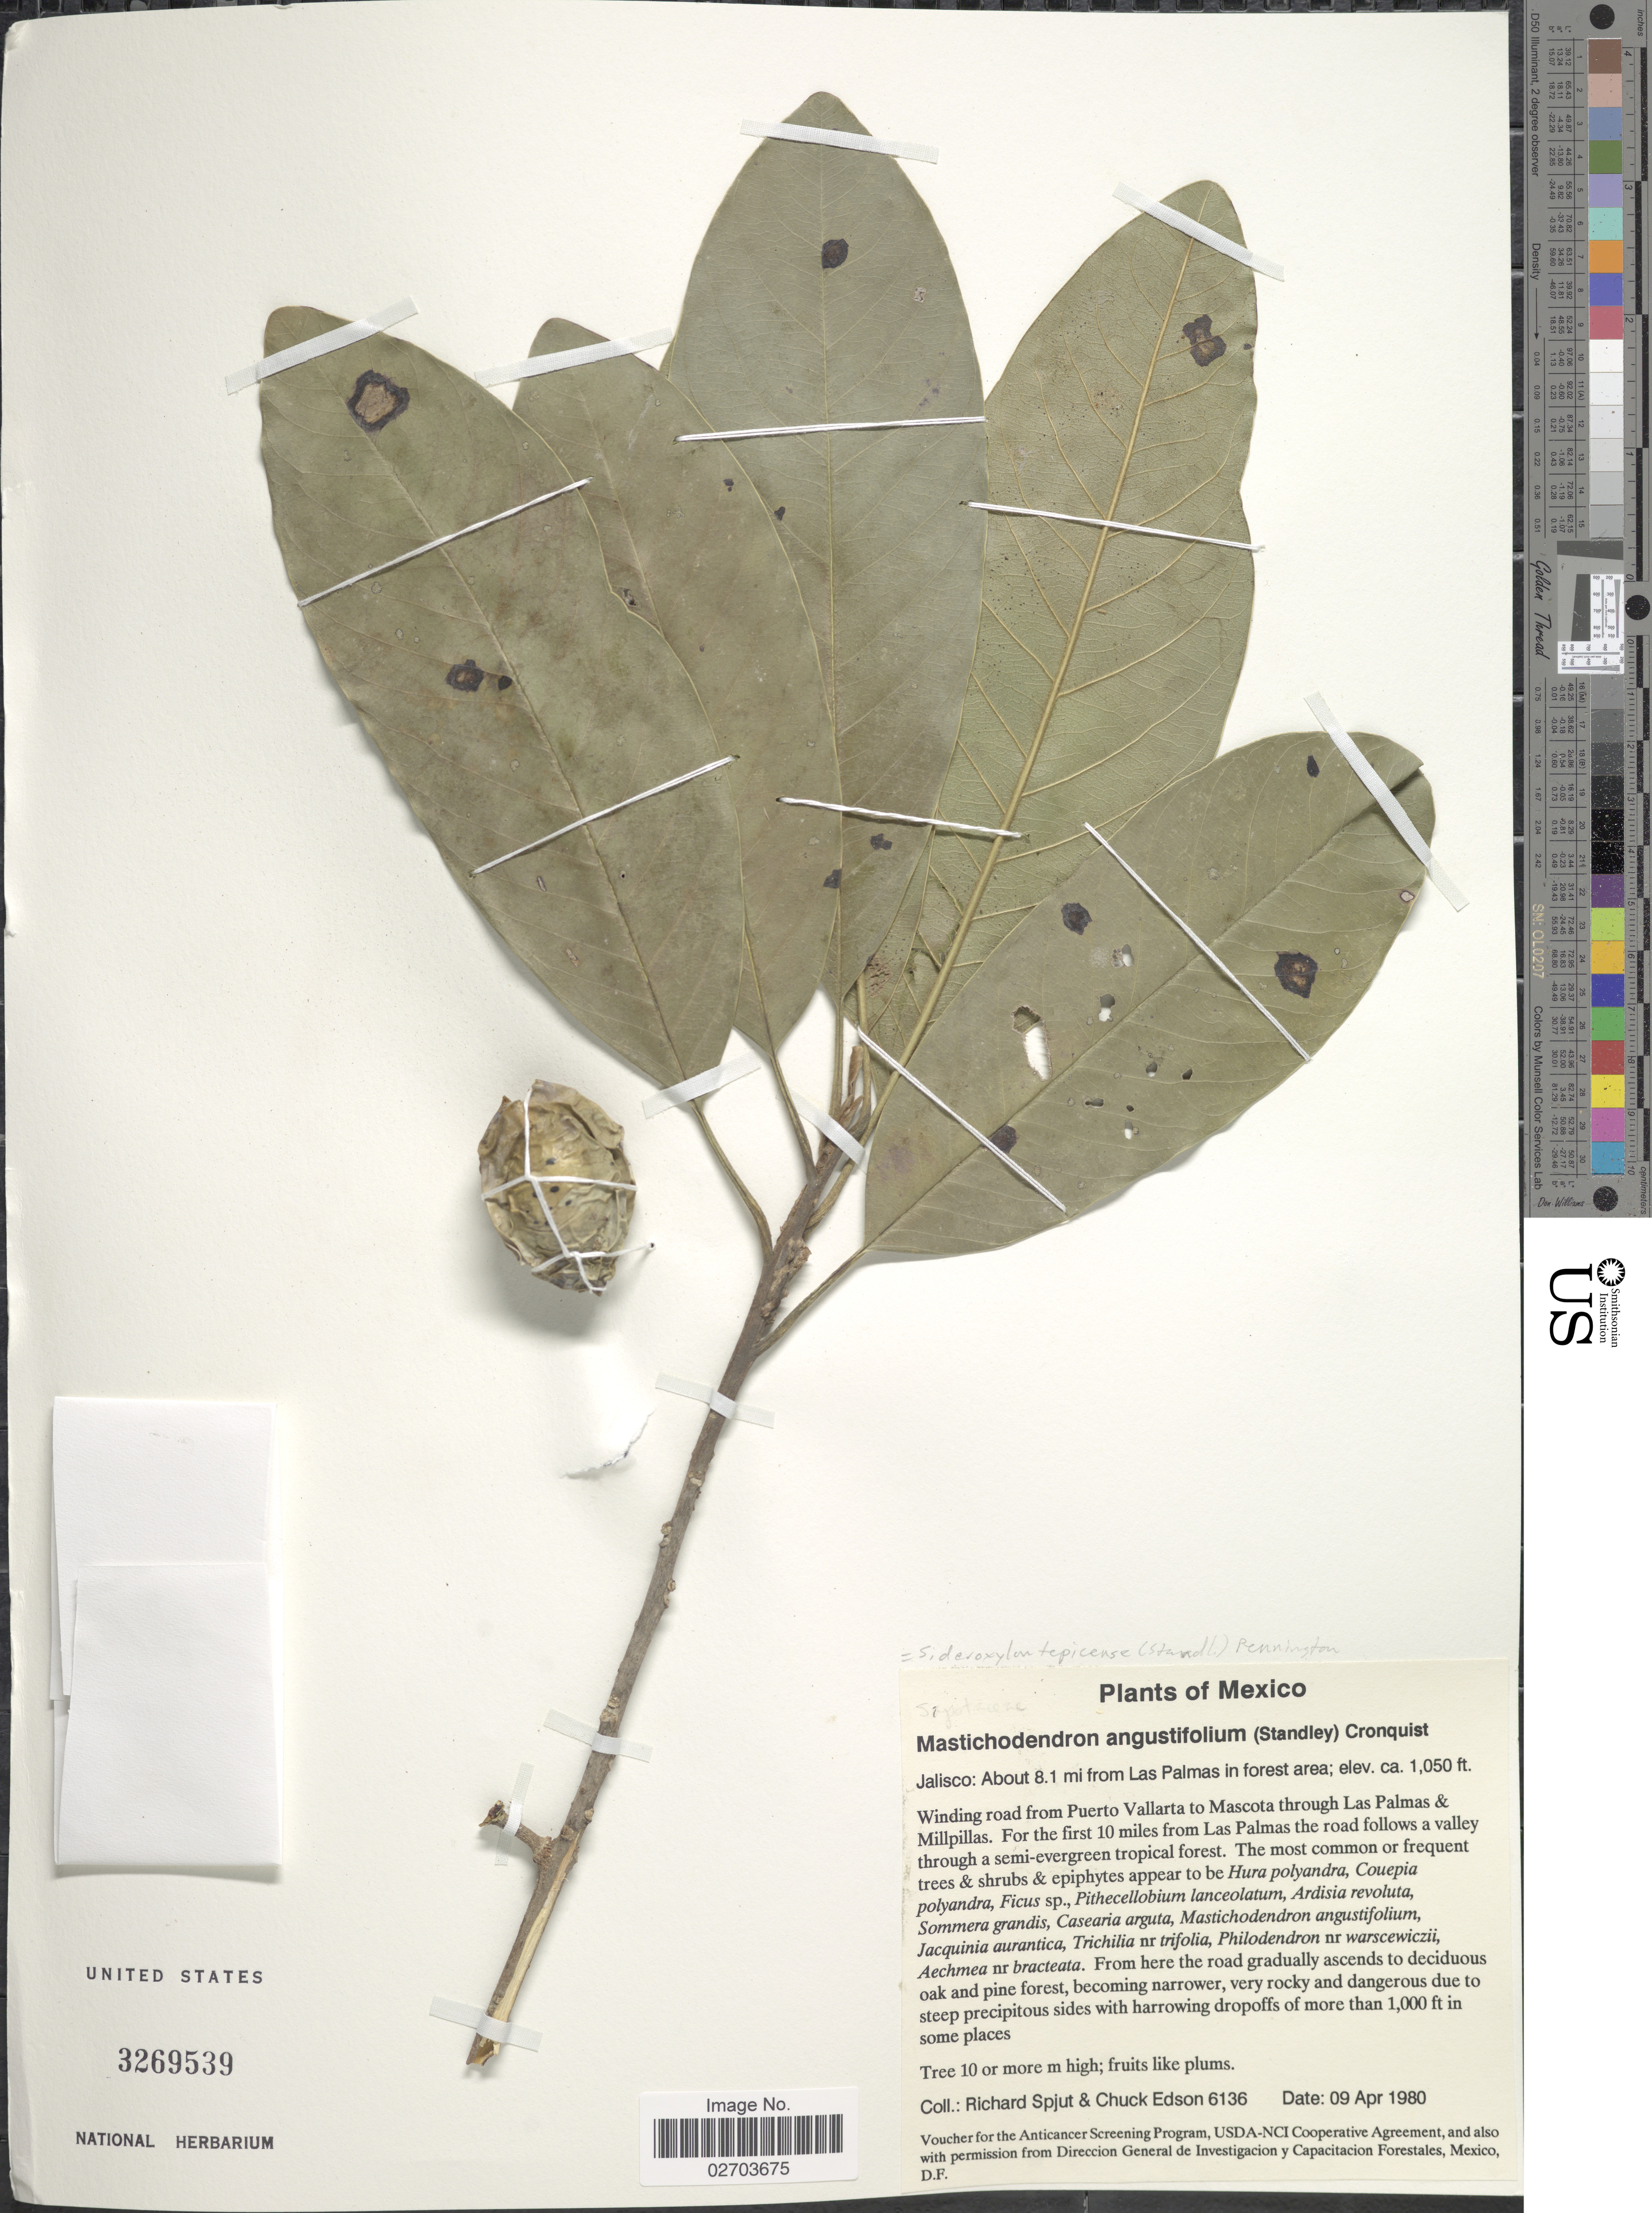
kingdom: Plantae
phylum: Tracheophyta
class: Magnoliopsida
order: Ericales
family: Sapotaceae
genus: Sideroxylon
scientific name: Sideroxylon tepicense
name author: (Standl.) T.D. Penn.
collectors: R. Spjut & C. Edson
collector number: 6136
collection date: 1980-04-09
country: Mexico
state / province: Jalisco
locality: About 8.1 mi from Las Palmas in forest area, Winding road from Puerto Vallarta to Mascota through Las Palmas & Millpillas, for the first 10 miles from Las Palmas the road follows a valley through a semi-evergreen tropical forest.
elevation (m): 320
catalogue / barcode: US 3269539